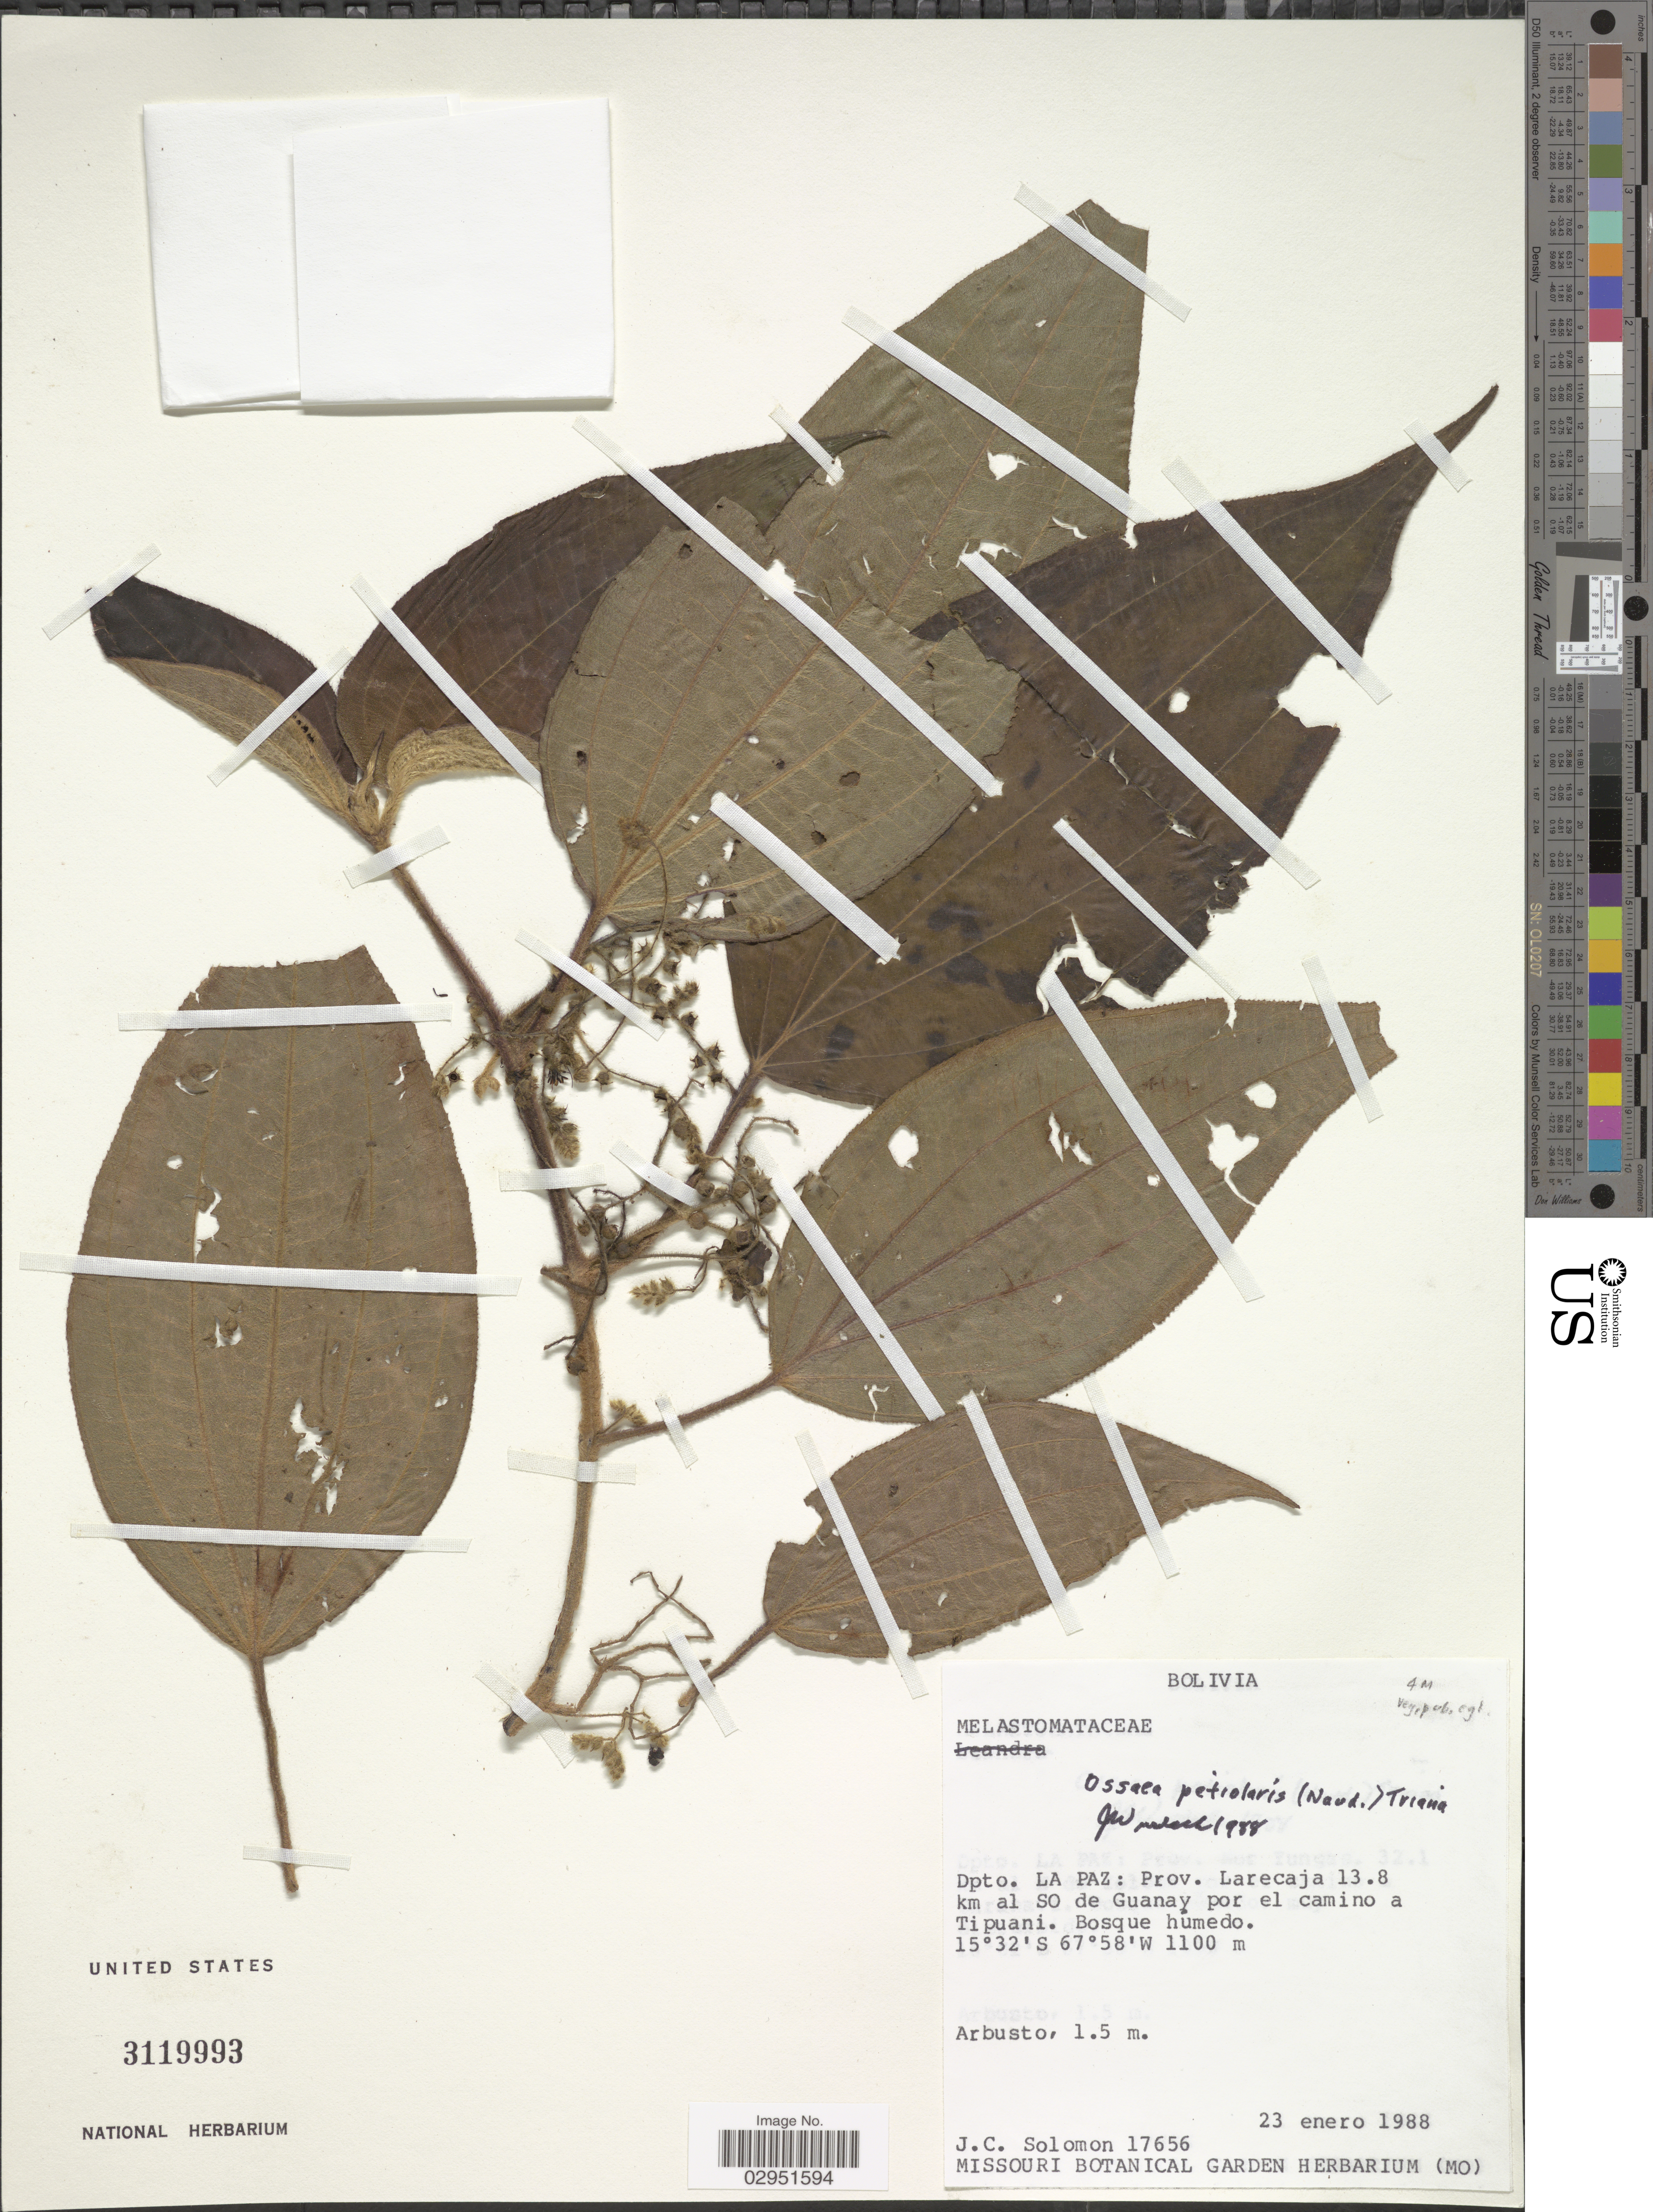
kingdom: Plantae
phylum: Tracheophyta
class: Magnoliopsida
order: Myrtales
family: Melastomataceae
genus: Ossaea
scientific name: Ossaea petiolaris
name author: (Naudin) Triana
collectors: J. C. Solomon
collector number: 17656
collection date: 1988-01-23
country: Bolivia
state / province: La Paz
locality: Dpto. La Paz: Prov. Larecaja 13.8 km al SO de Guanay por el camino a Tipuani.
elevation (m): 1100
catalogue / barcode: US 3119993